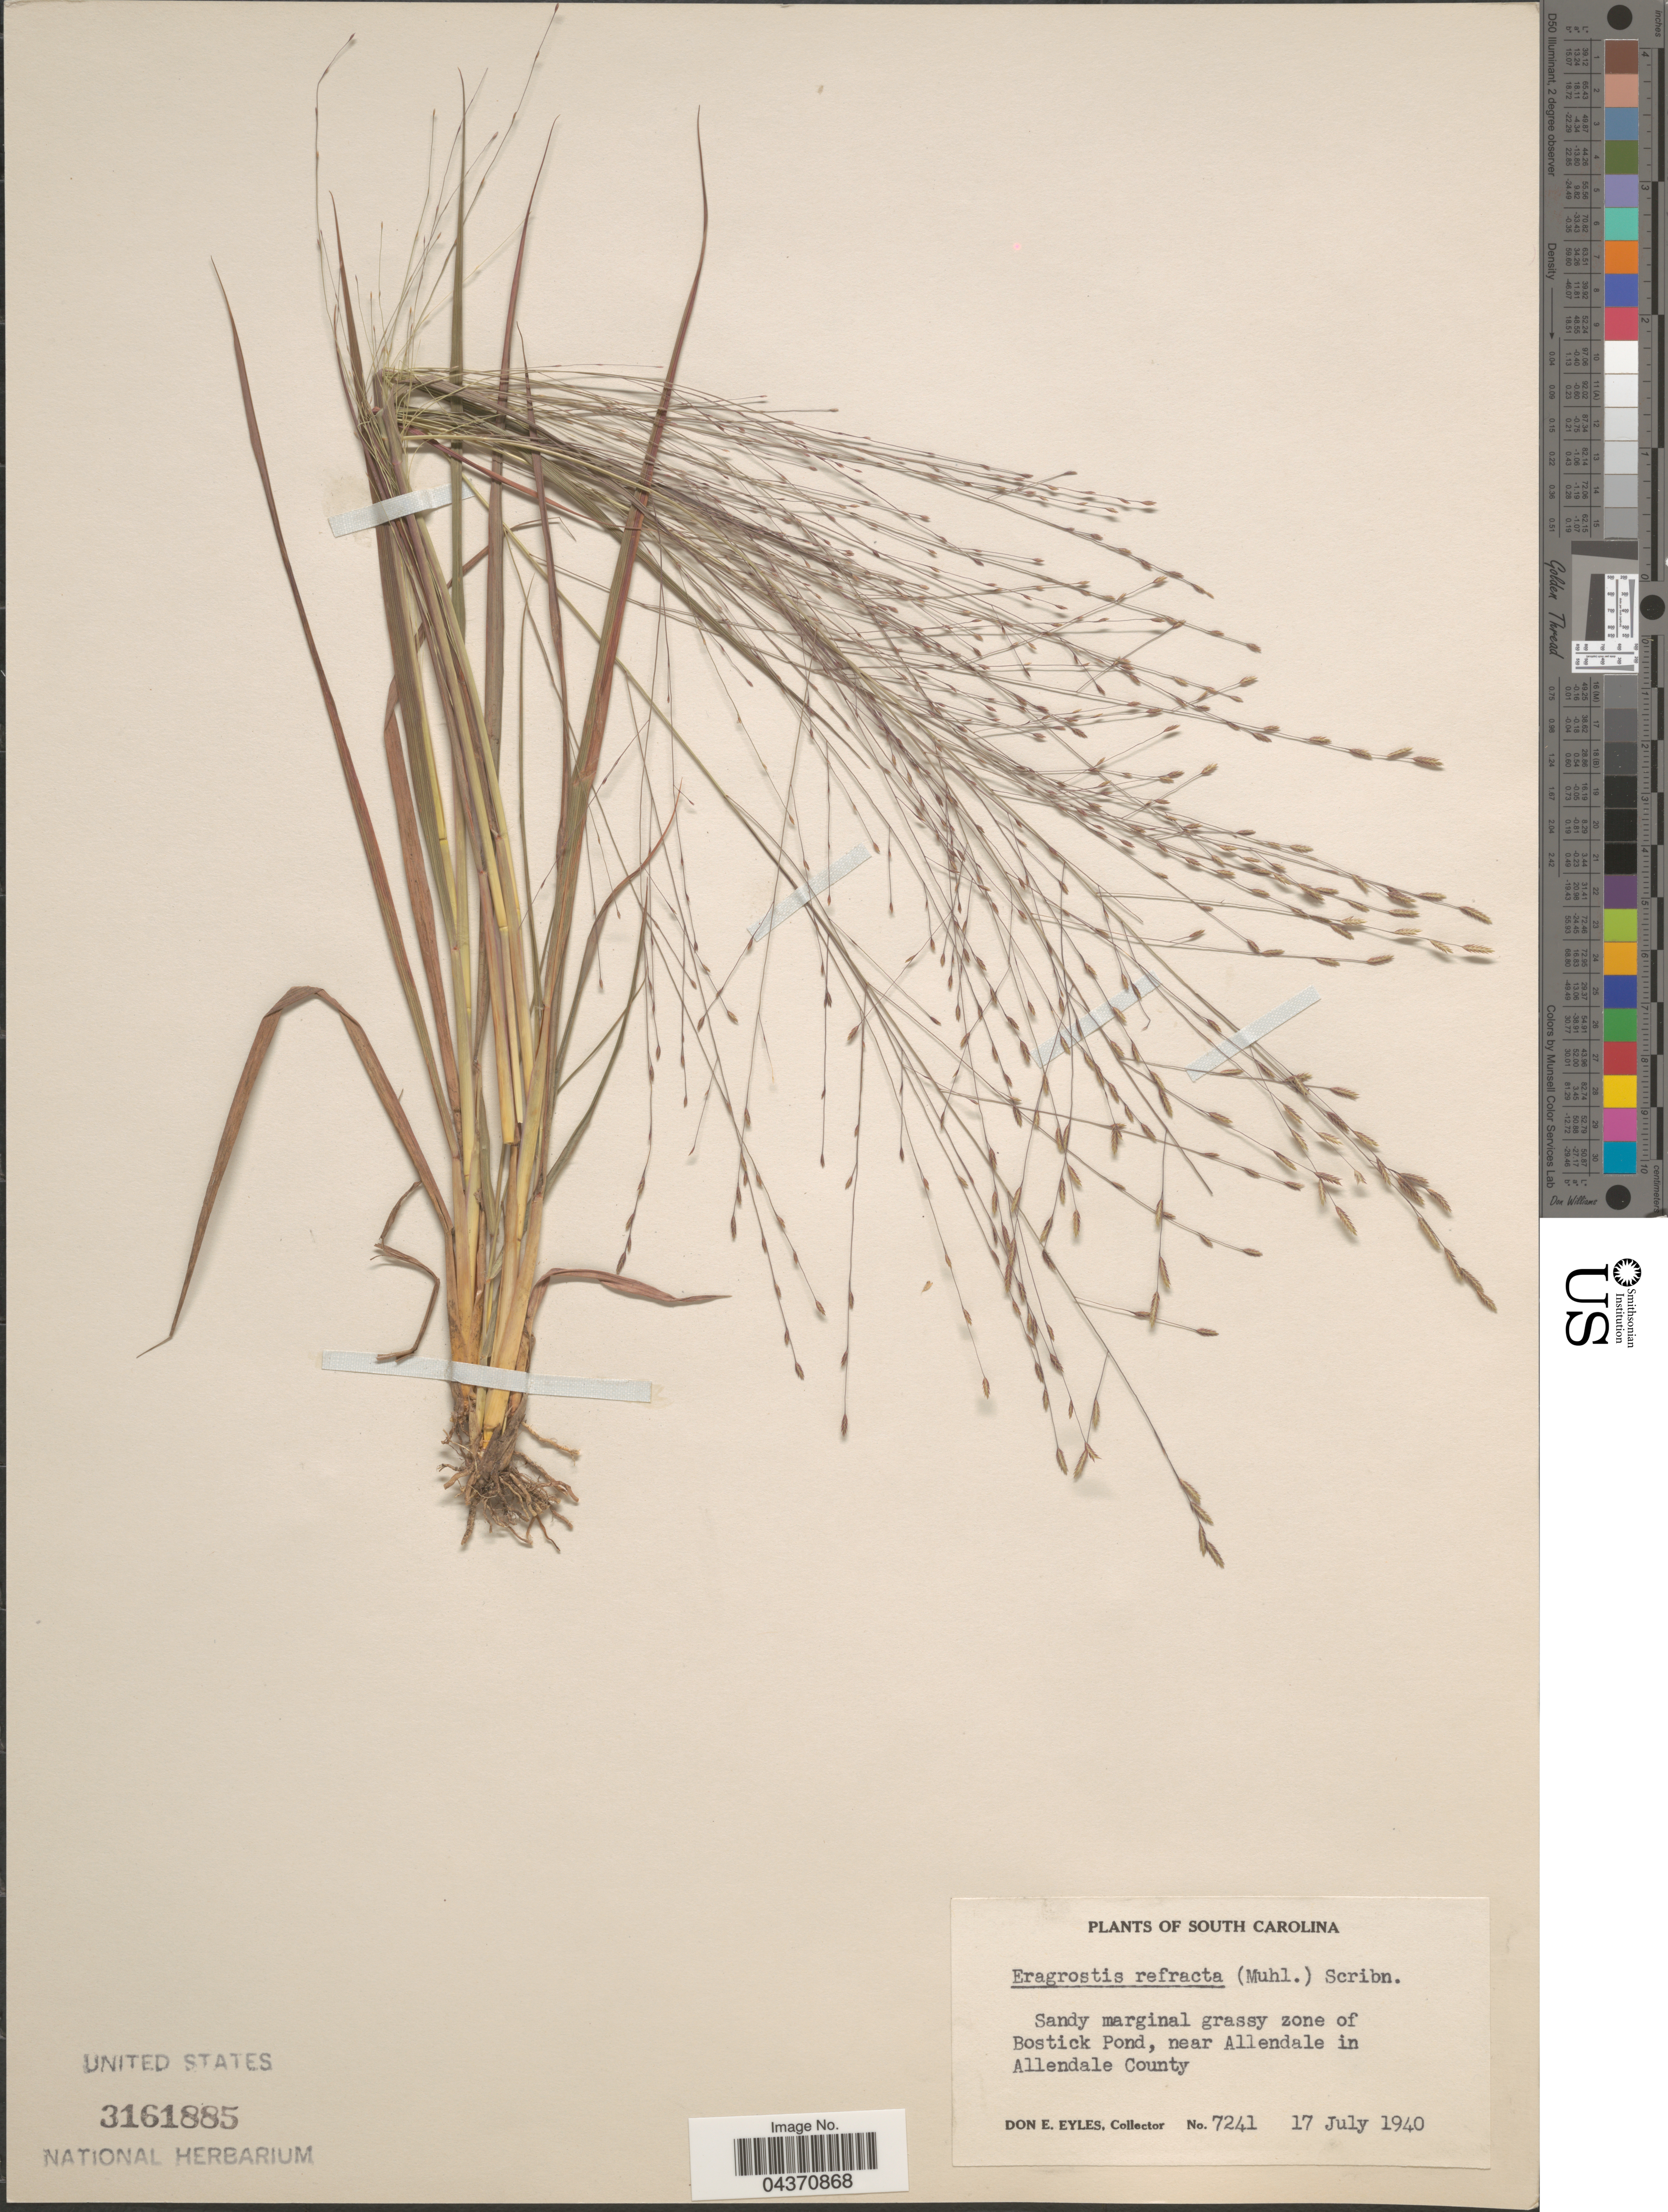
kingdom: Plantae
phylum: Tracheophyta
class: Liliopsida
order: Poales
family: Poaceae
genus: Eragrostis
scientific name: Eragrostis refracta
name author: (Muhl.) Scribn.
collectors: D. Eyles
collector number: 7241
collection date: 1940-07-17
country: United States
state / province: South Carolina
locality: Sandy marginal grassy zone of Bostick Pond, near Allendale in Allendale County.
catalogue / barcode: US 3161885